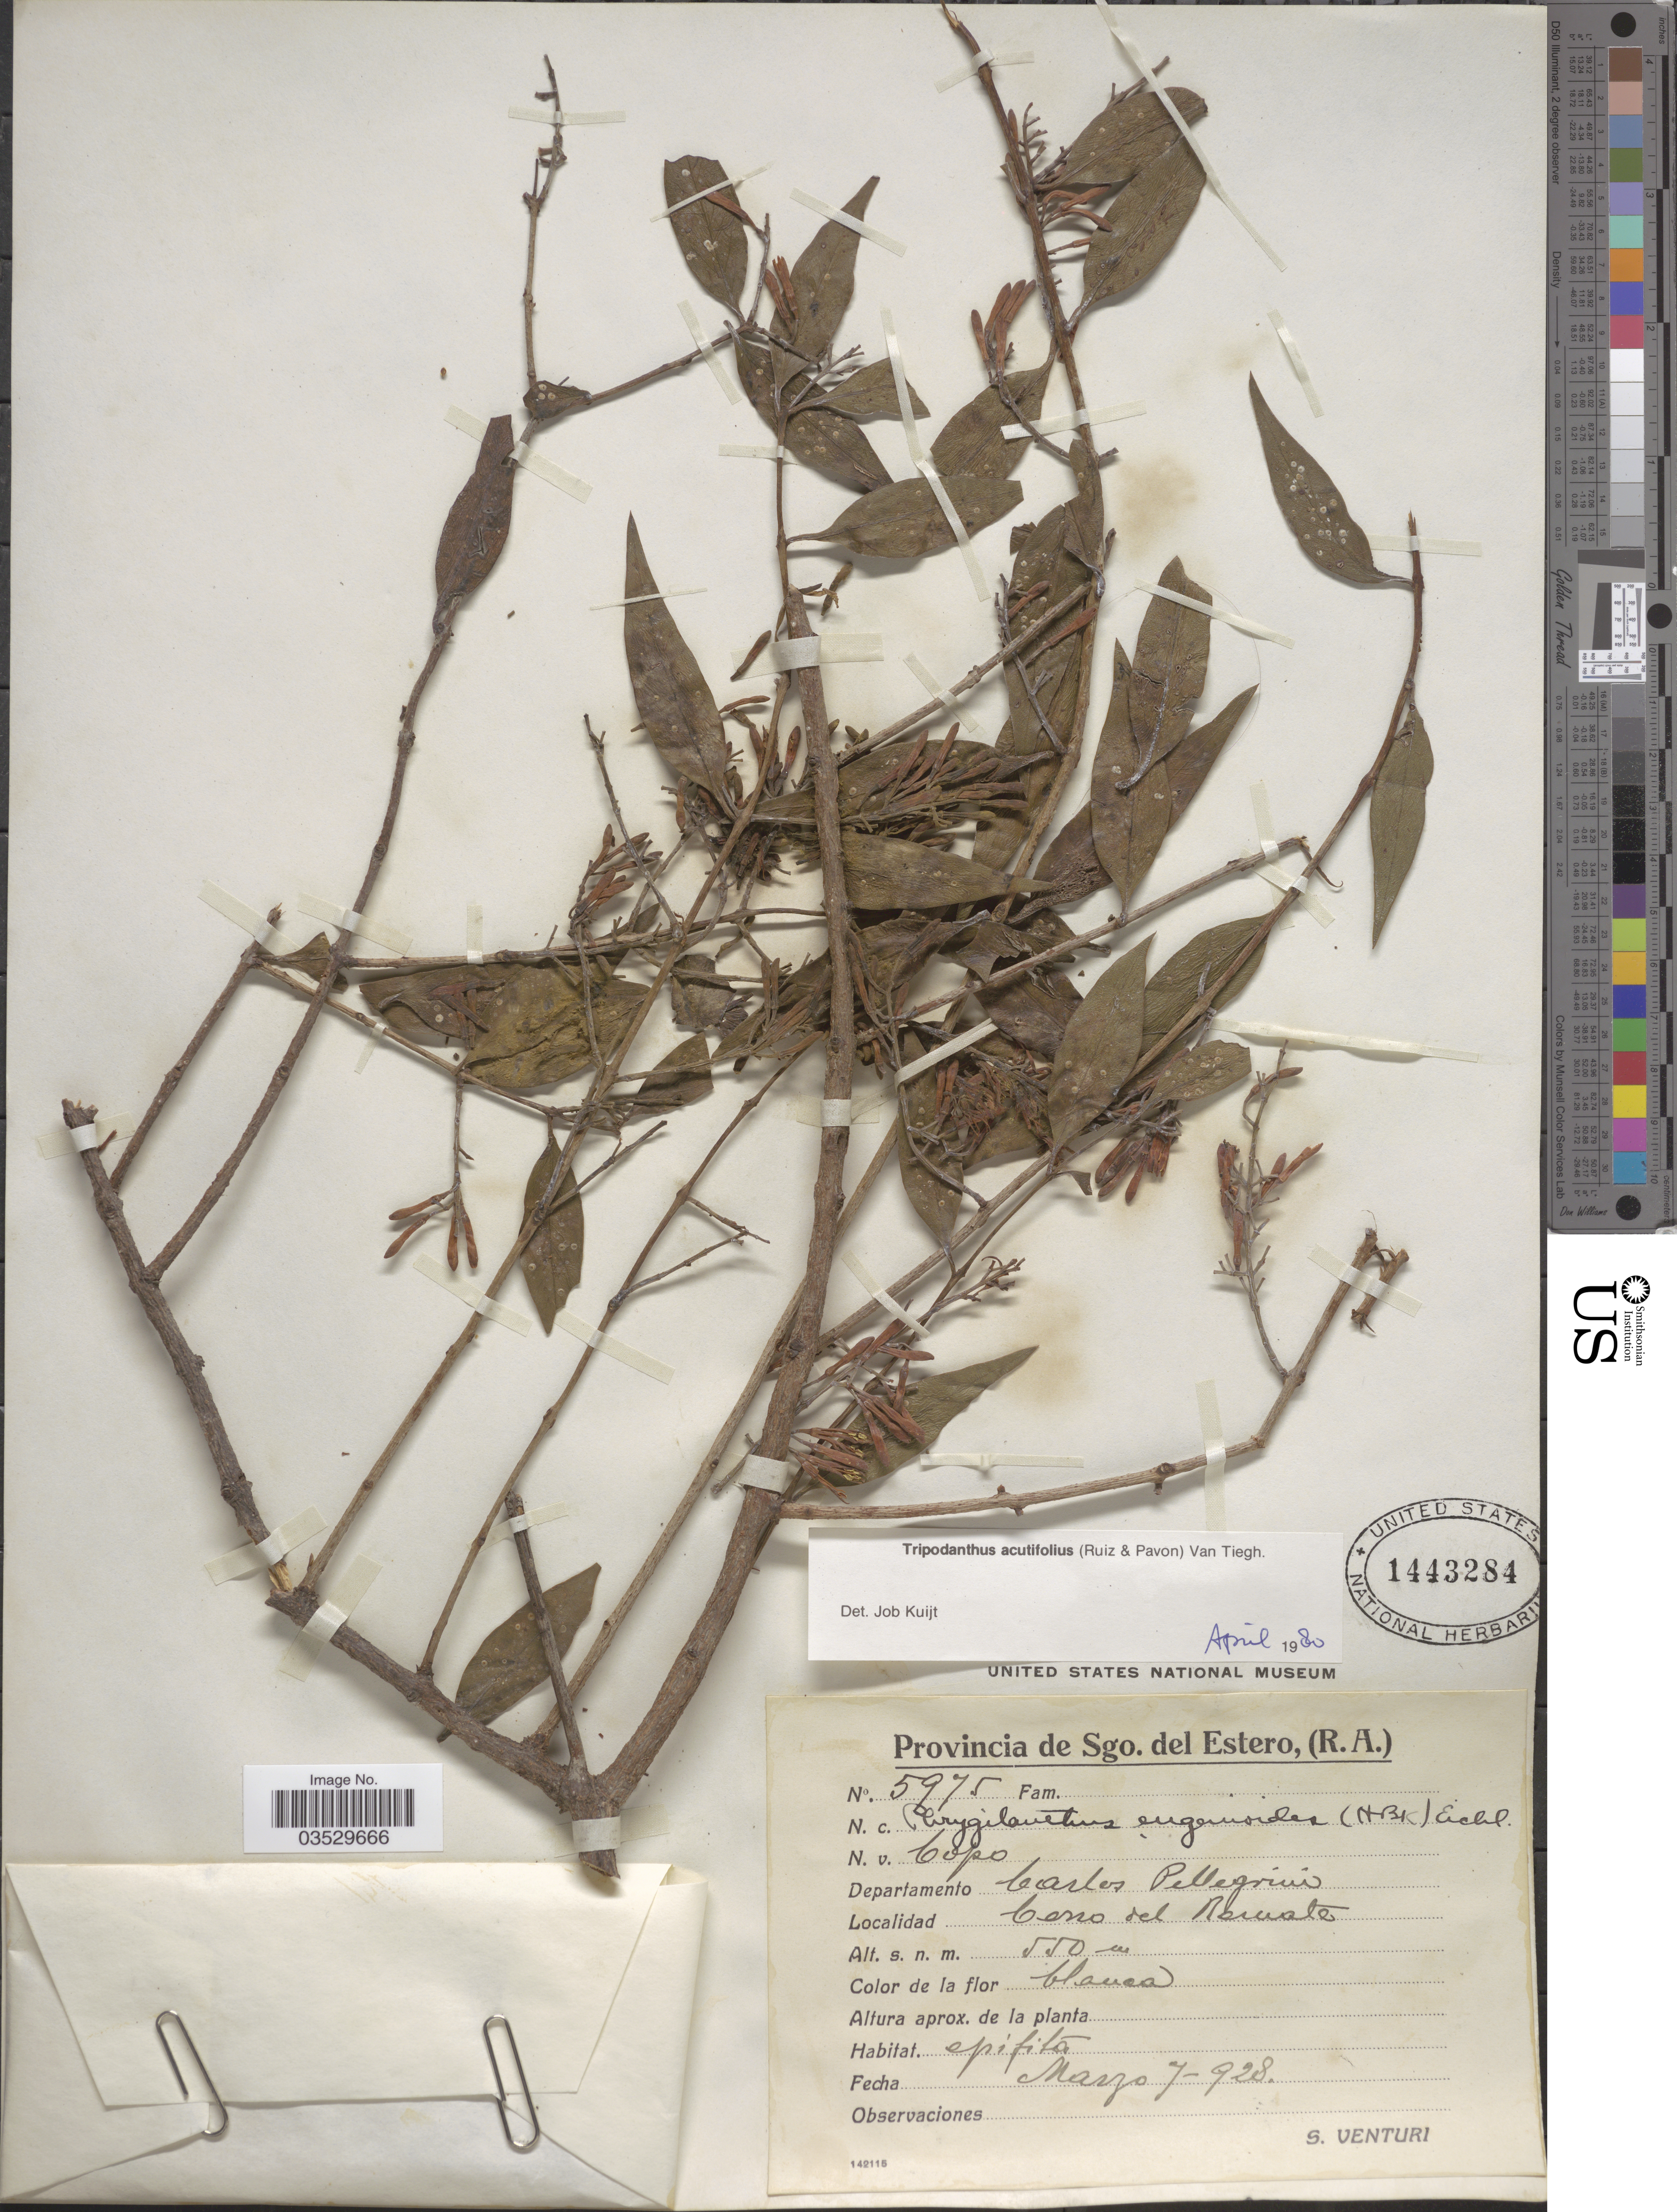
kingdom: Plantae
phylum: Tracheophyta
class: Magnoliopsida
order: Santalales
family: Loranthaceae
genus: Tripodanthus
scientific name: Tripodanthus acutifolius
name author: Tiegh.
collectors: S. Venturi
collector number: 5975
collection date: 1928-03-07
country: Argentina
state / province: Santiago del Estero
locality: Provincia de Sgo. del Estero. Departamento Carlos Pellegrini. Cerro del Remate.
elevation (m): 550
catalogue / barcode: US 1443284